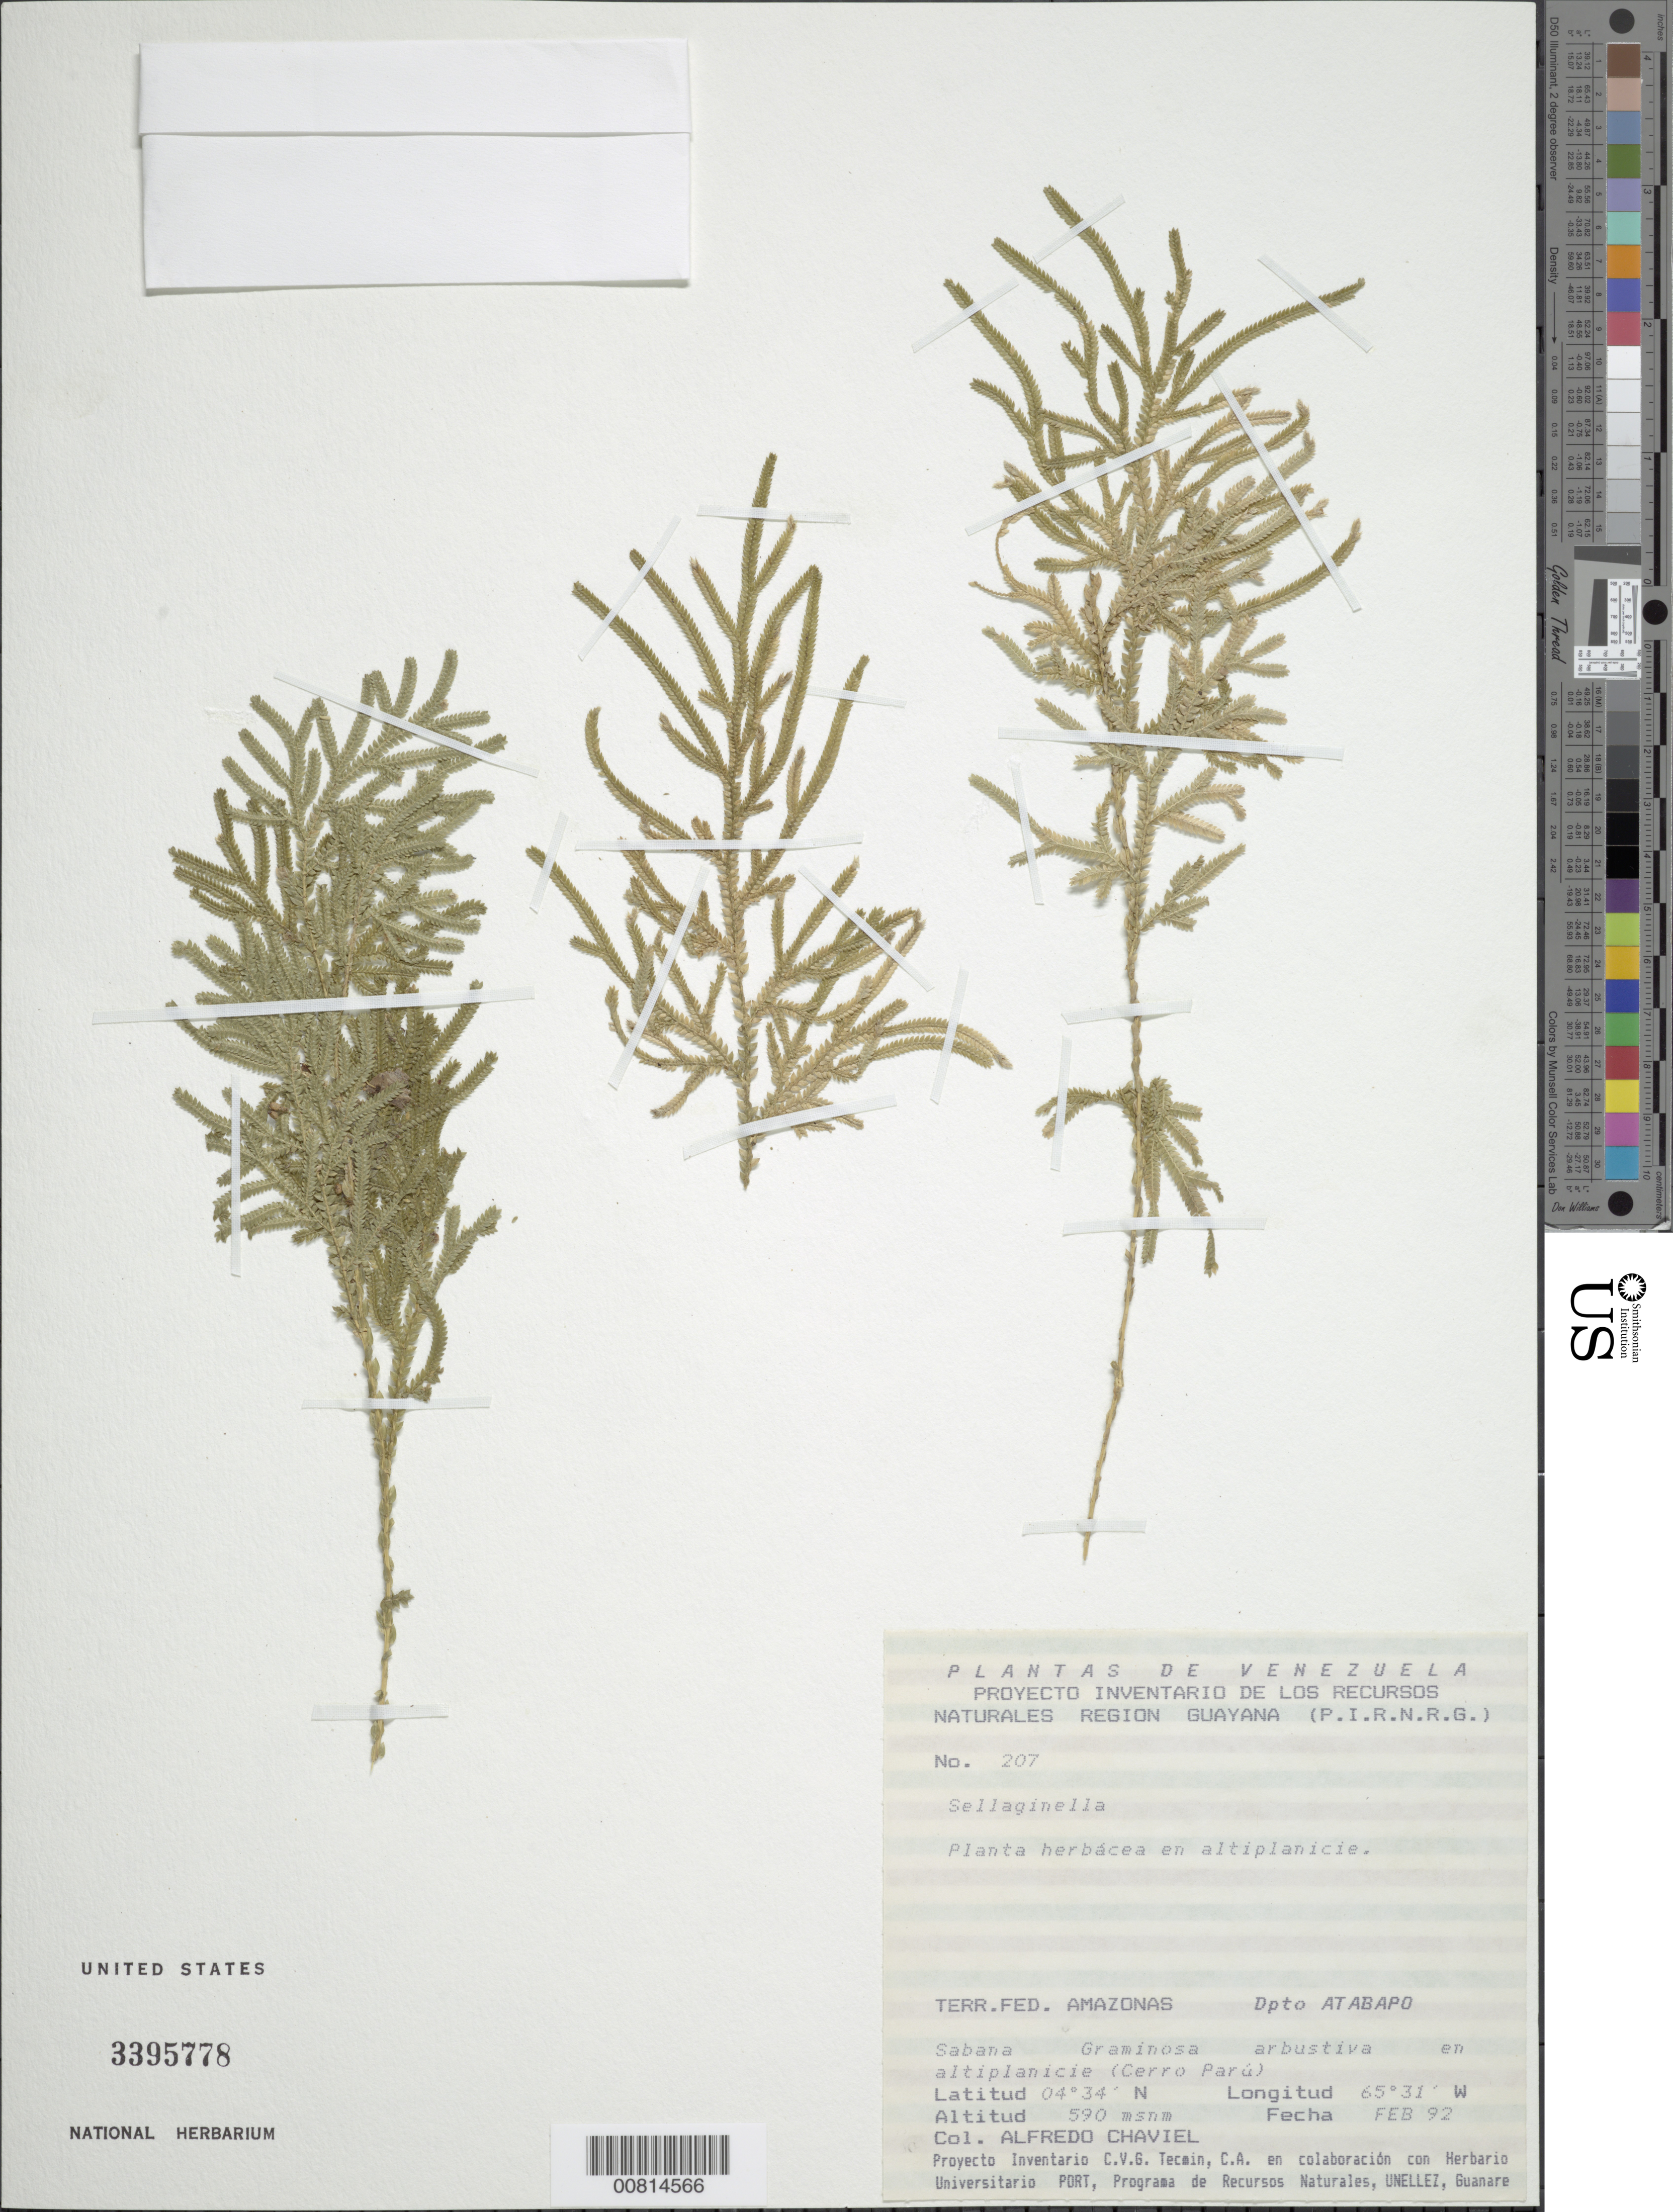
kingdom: Plantae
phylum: Tracheophyta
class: Lycopodiopsida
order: Selaginellales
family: Selaginellaceae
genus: Selaginella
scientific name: Selaginella asperula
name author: Spring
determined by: Valdespino, I. A., (PMA), Universidad de Panama (PANAMA)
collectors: A. Chaviel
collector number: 207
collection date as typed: Feb-92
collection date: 1992-02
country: Venezuela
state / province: Amazonas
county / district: Atabapo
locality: Cerro Parú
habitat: Sabana graminosa arbustiva en altiplanicie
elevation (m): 590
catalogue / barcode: US 3395778